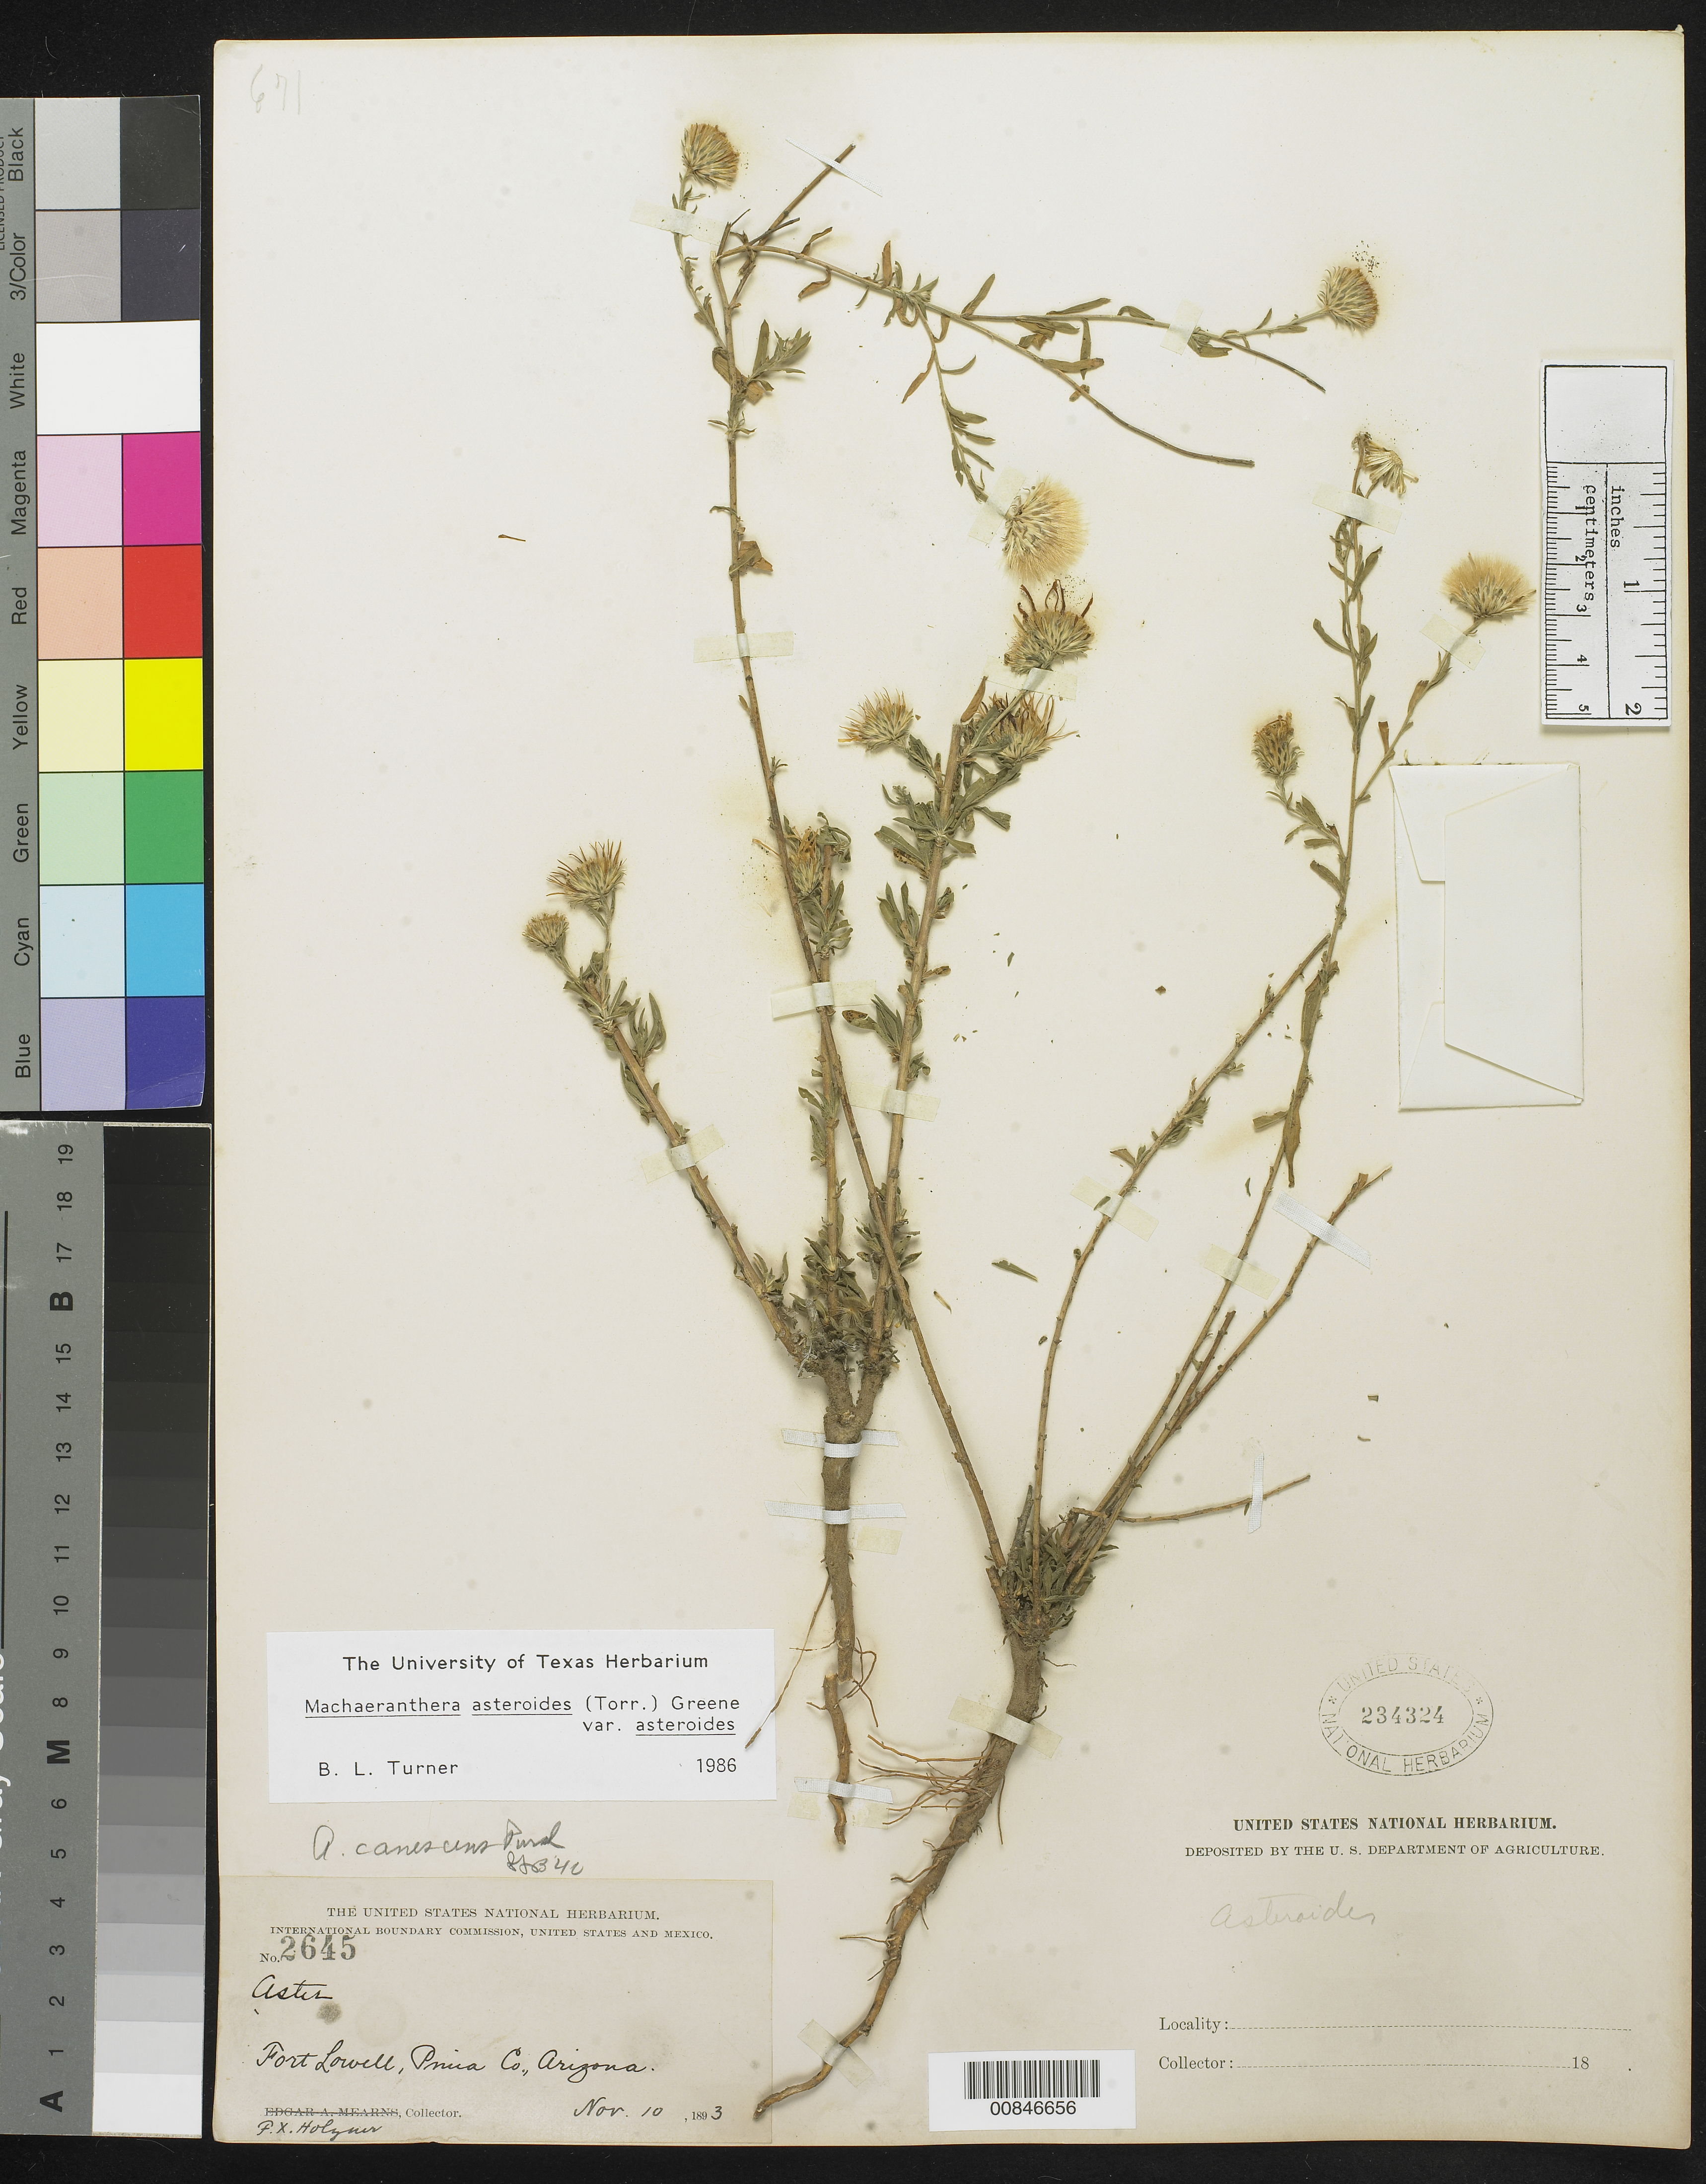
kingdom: Plantae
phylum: Tracheophyta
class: Magnoliopsida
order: Asterales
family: Asteraceae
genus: Machaeranthera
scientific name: Machaeranthera asteroides var. asteroides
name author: (Torr.) Greene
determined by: Turner, B. L.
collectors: F. X. Holzner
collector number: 2645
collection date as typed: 10 Nov 1893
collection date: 1893-11-10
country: United States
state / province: Arizona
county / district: Pima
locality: Fort Lowell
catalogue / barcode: US 234324